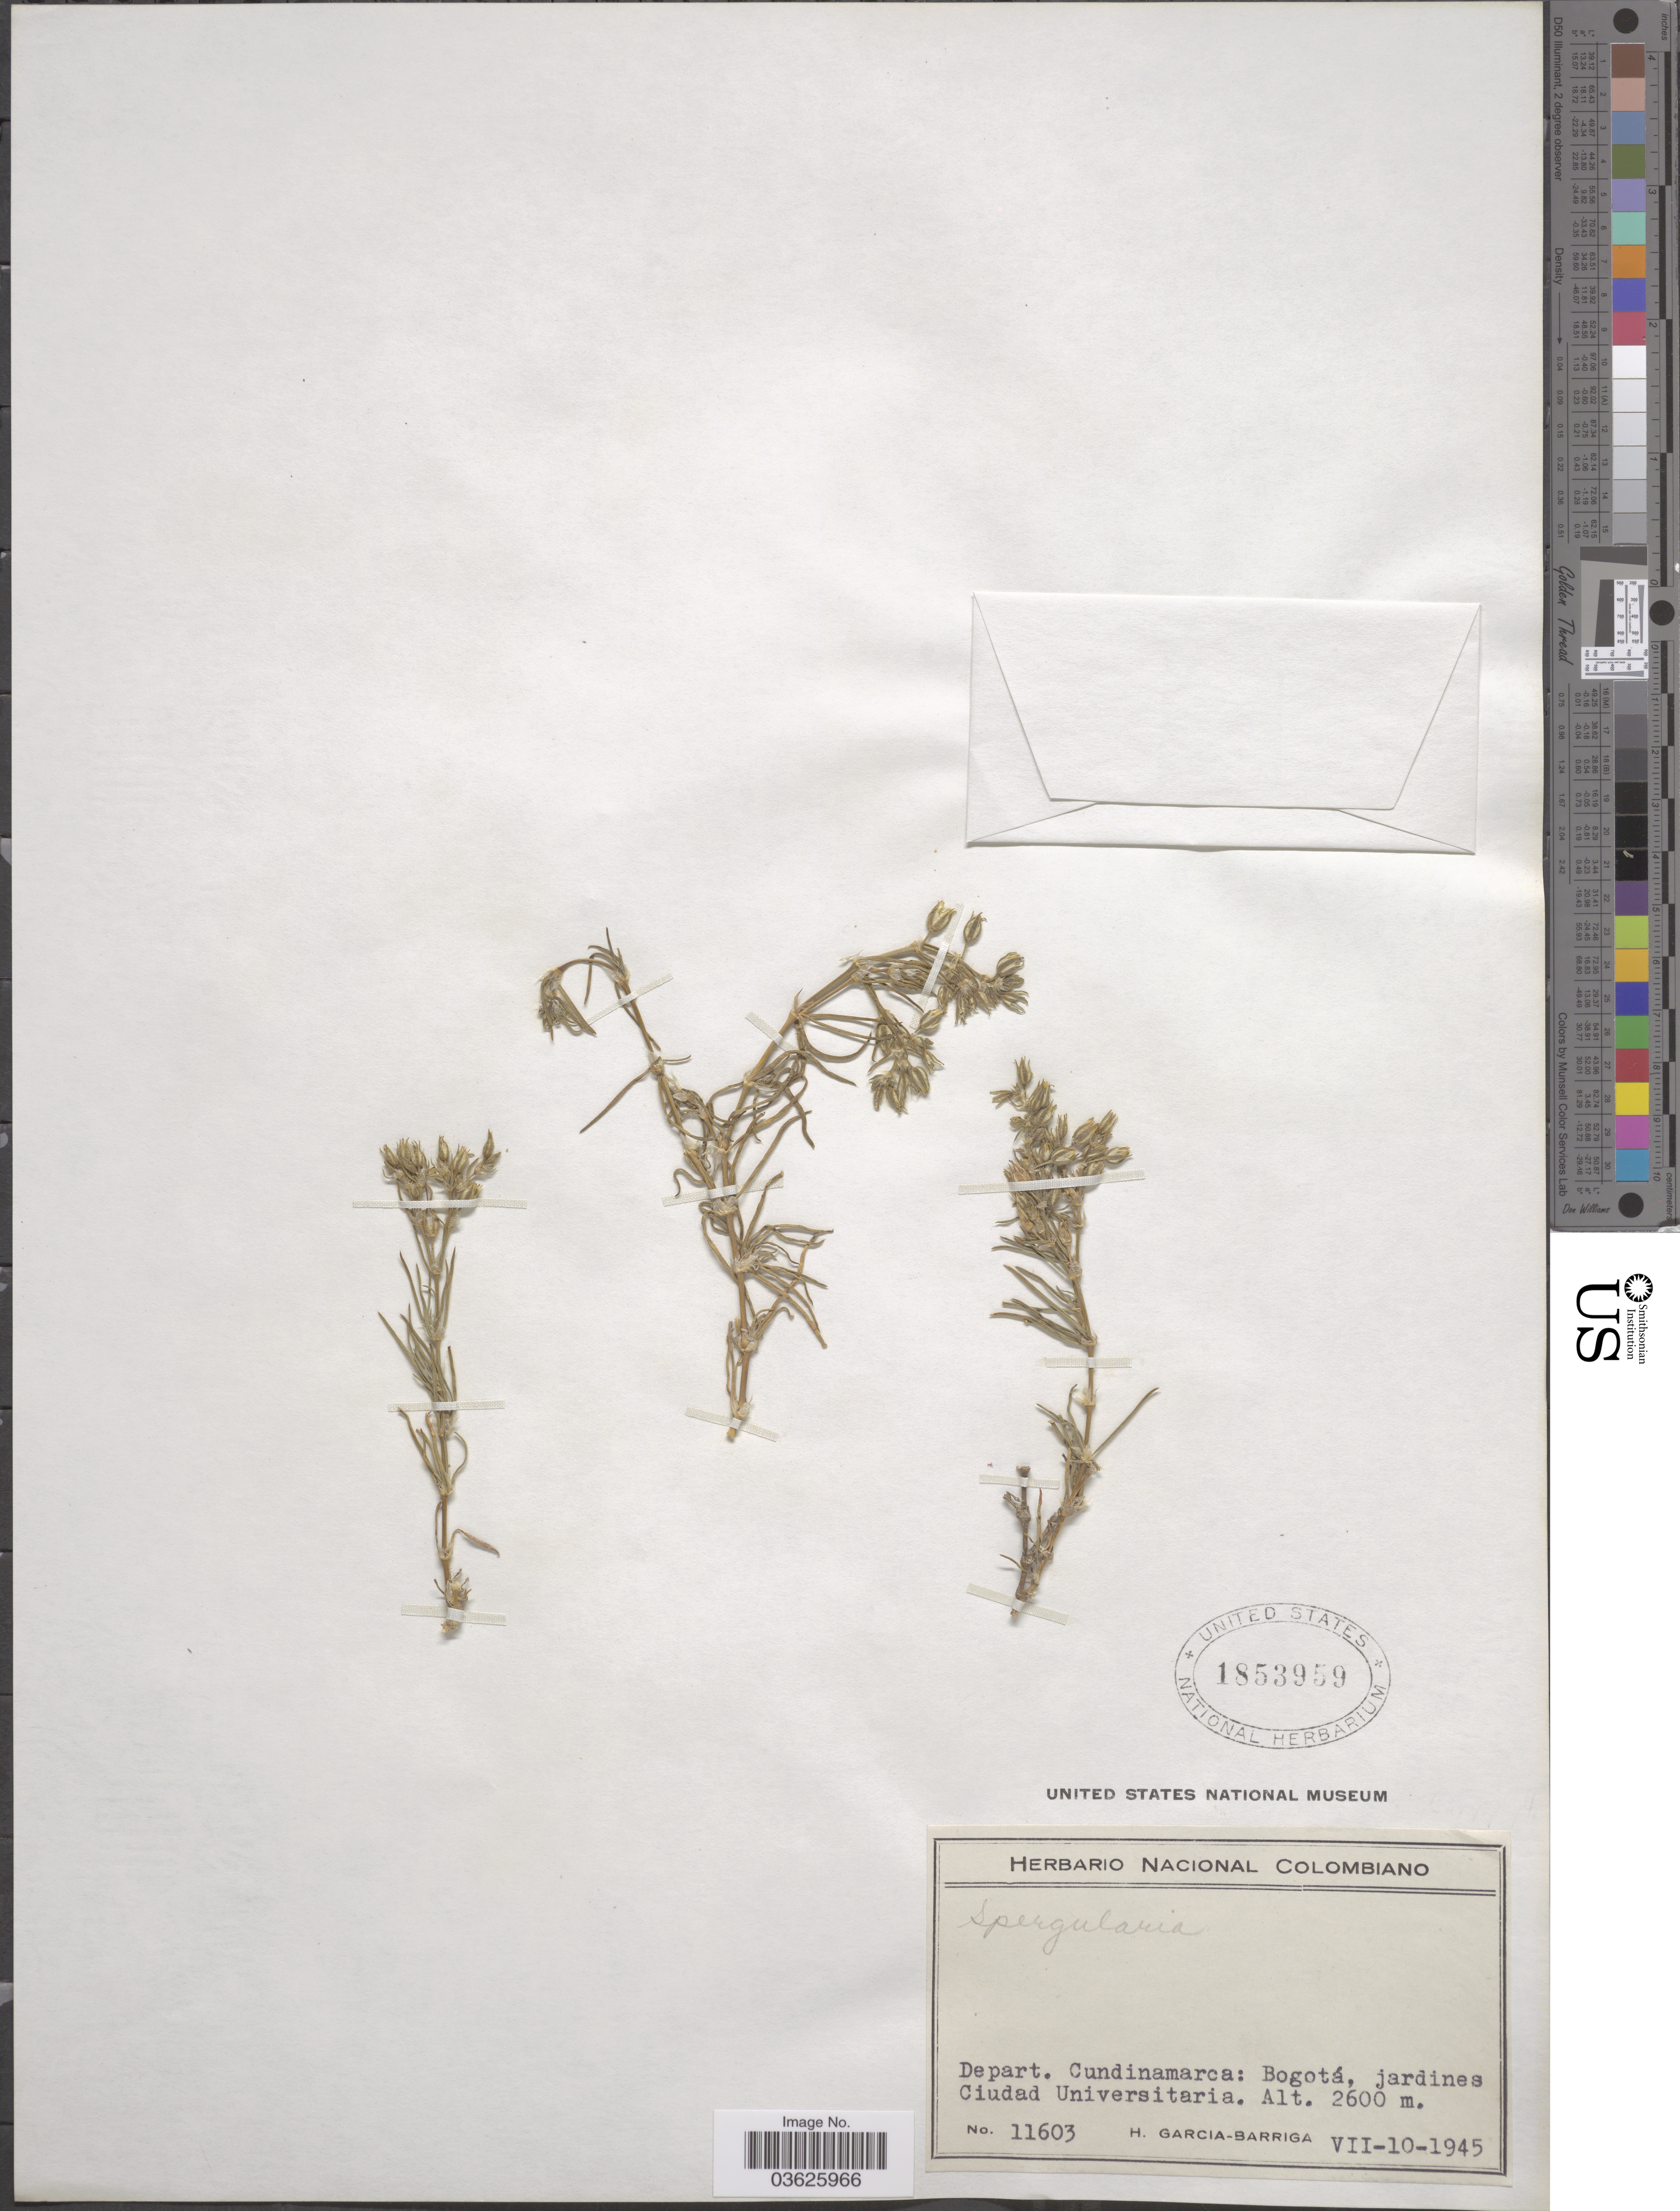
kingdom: Plantae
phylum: Tracheophyta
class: Magnoliopsida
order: Caryophyllales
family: Caryophyllaceae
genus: Spergularia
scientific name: Spergularia sp.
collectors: H. García Barriga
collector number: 11603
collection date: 1945-07-10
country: Colombia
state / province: Cundinamarca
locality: Depart. Cundinamarca: Bogotá, jardines Ciudad Universitaria.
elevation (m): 2600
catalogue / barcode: US 1853959